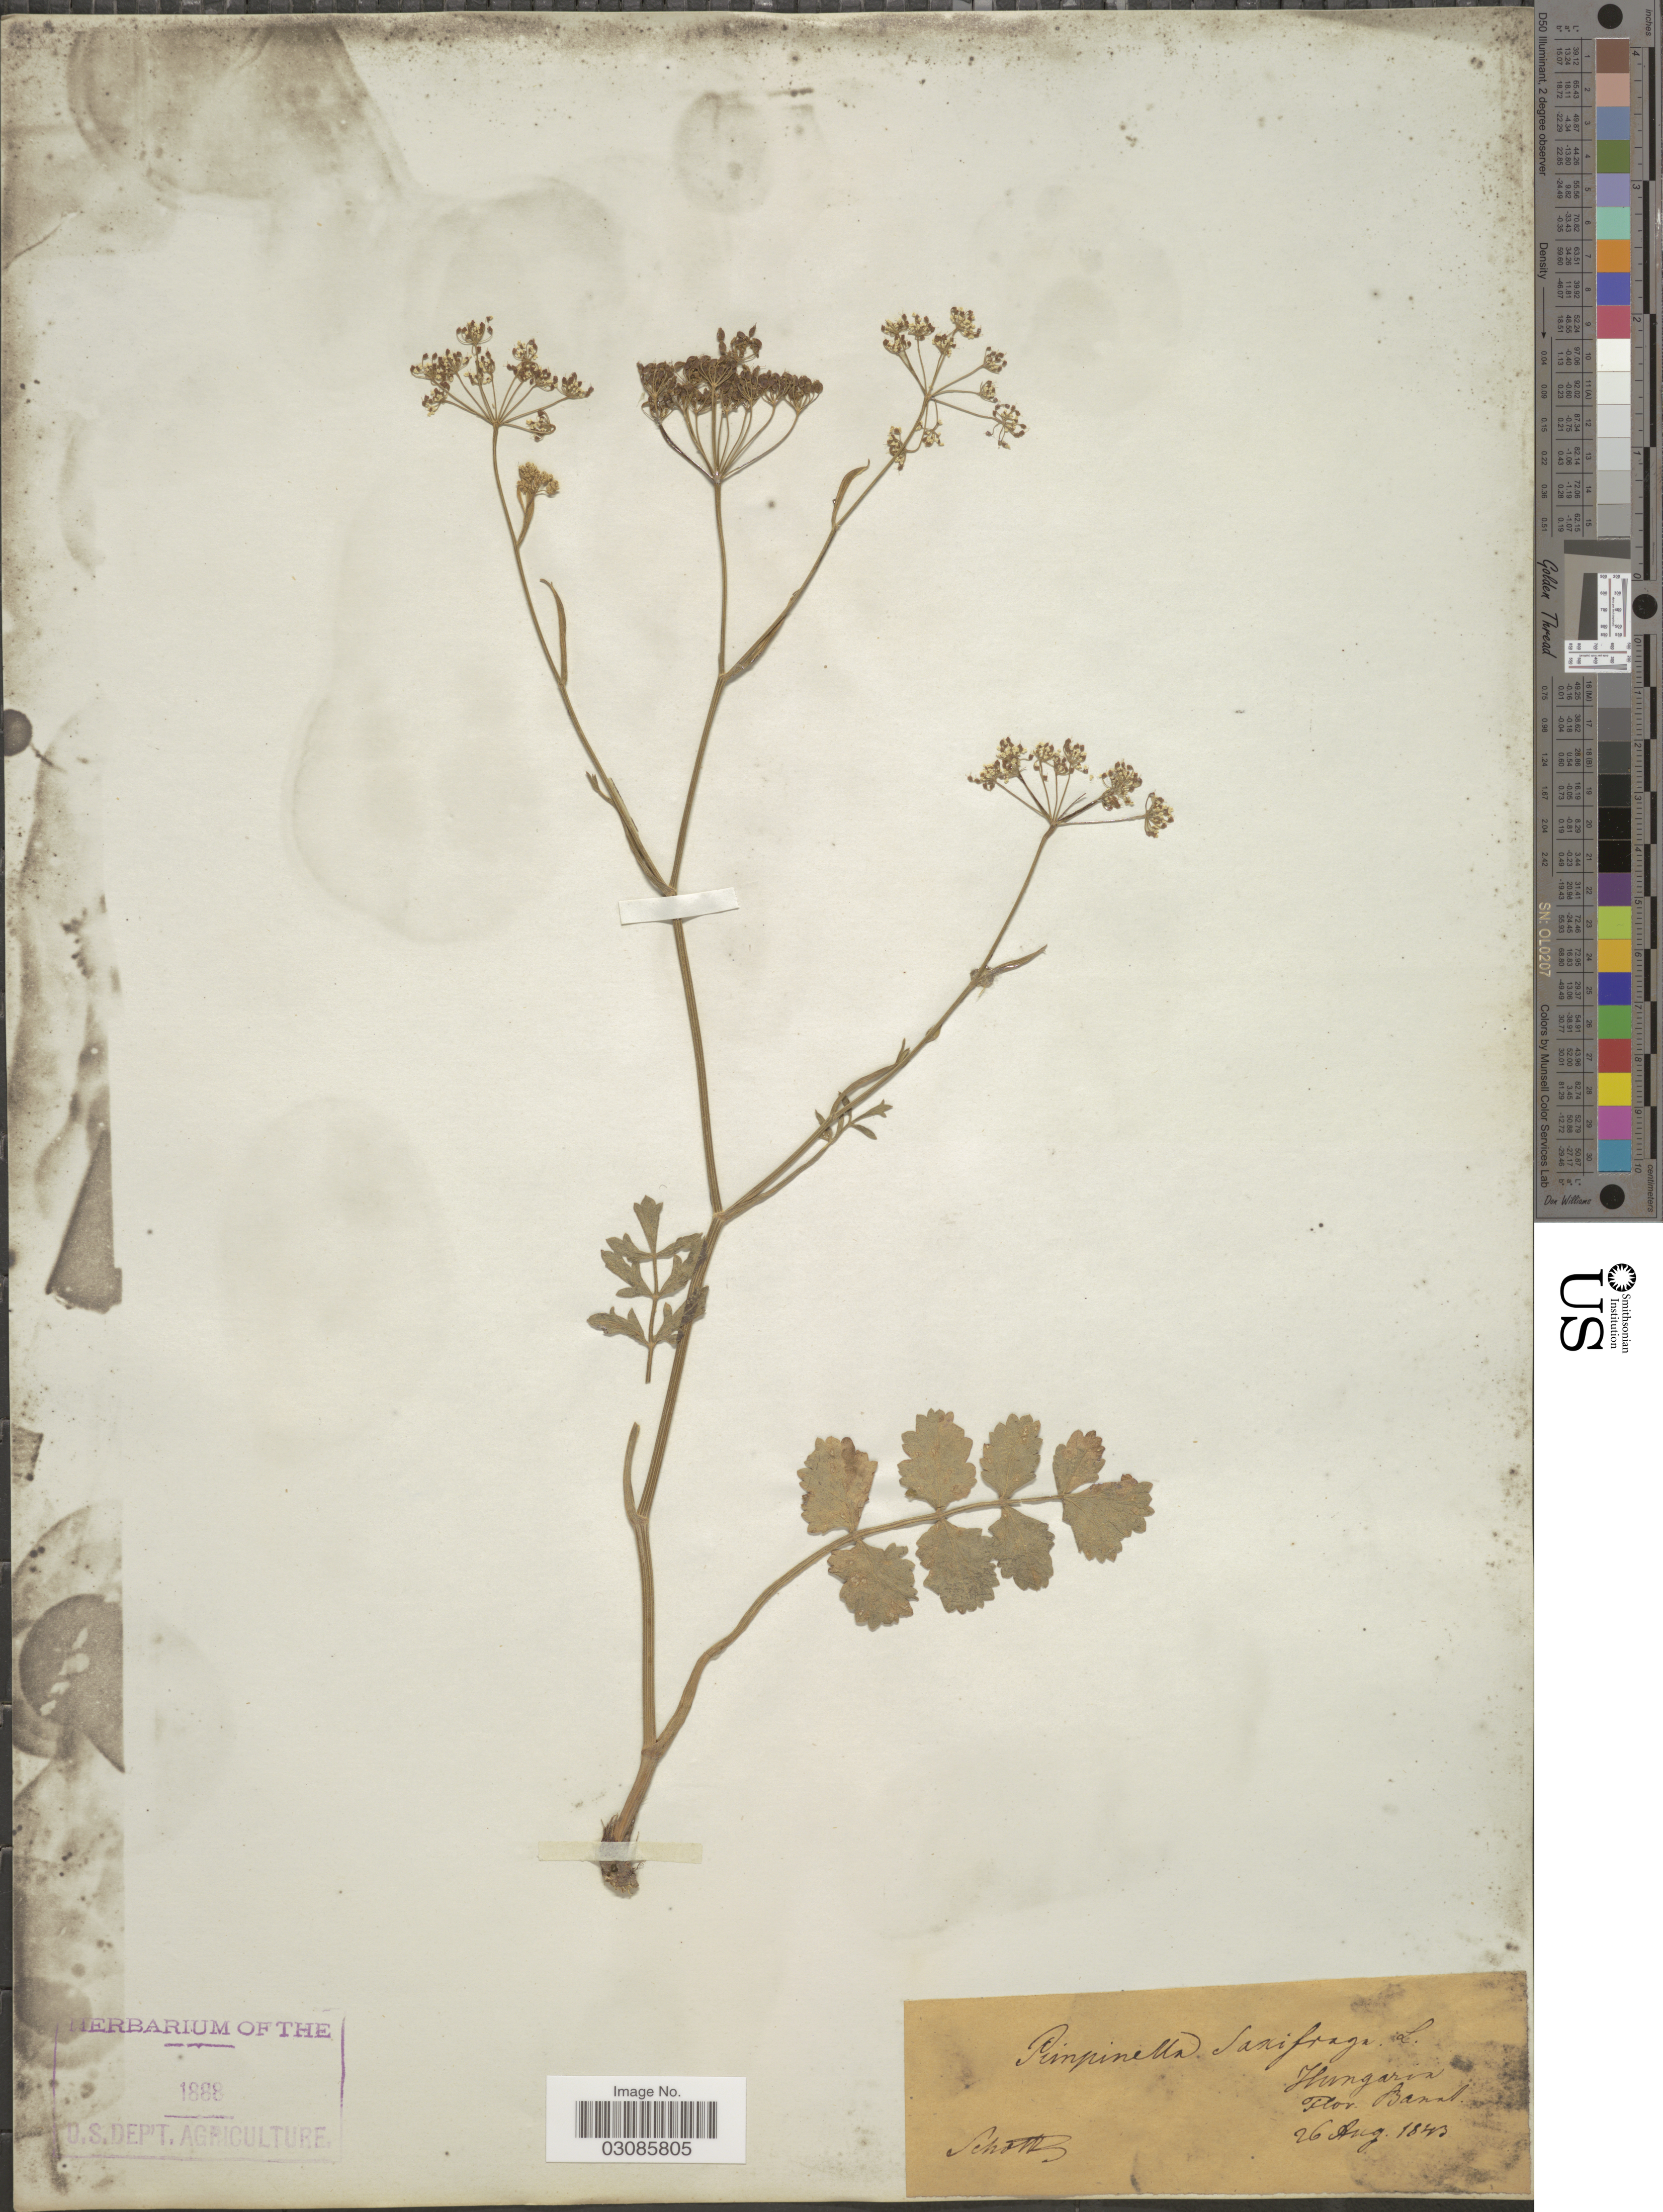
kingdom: Plantae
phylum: Tracheophyta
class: Magnoliopsida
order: Apiales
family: Apiaceae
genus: Pimpinella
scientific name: Pimpinella saxifraga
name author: L.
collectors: -. Schottz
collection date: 1943-08-26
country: Hungary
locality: Hungaria. Flor. Banat.